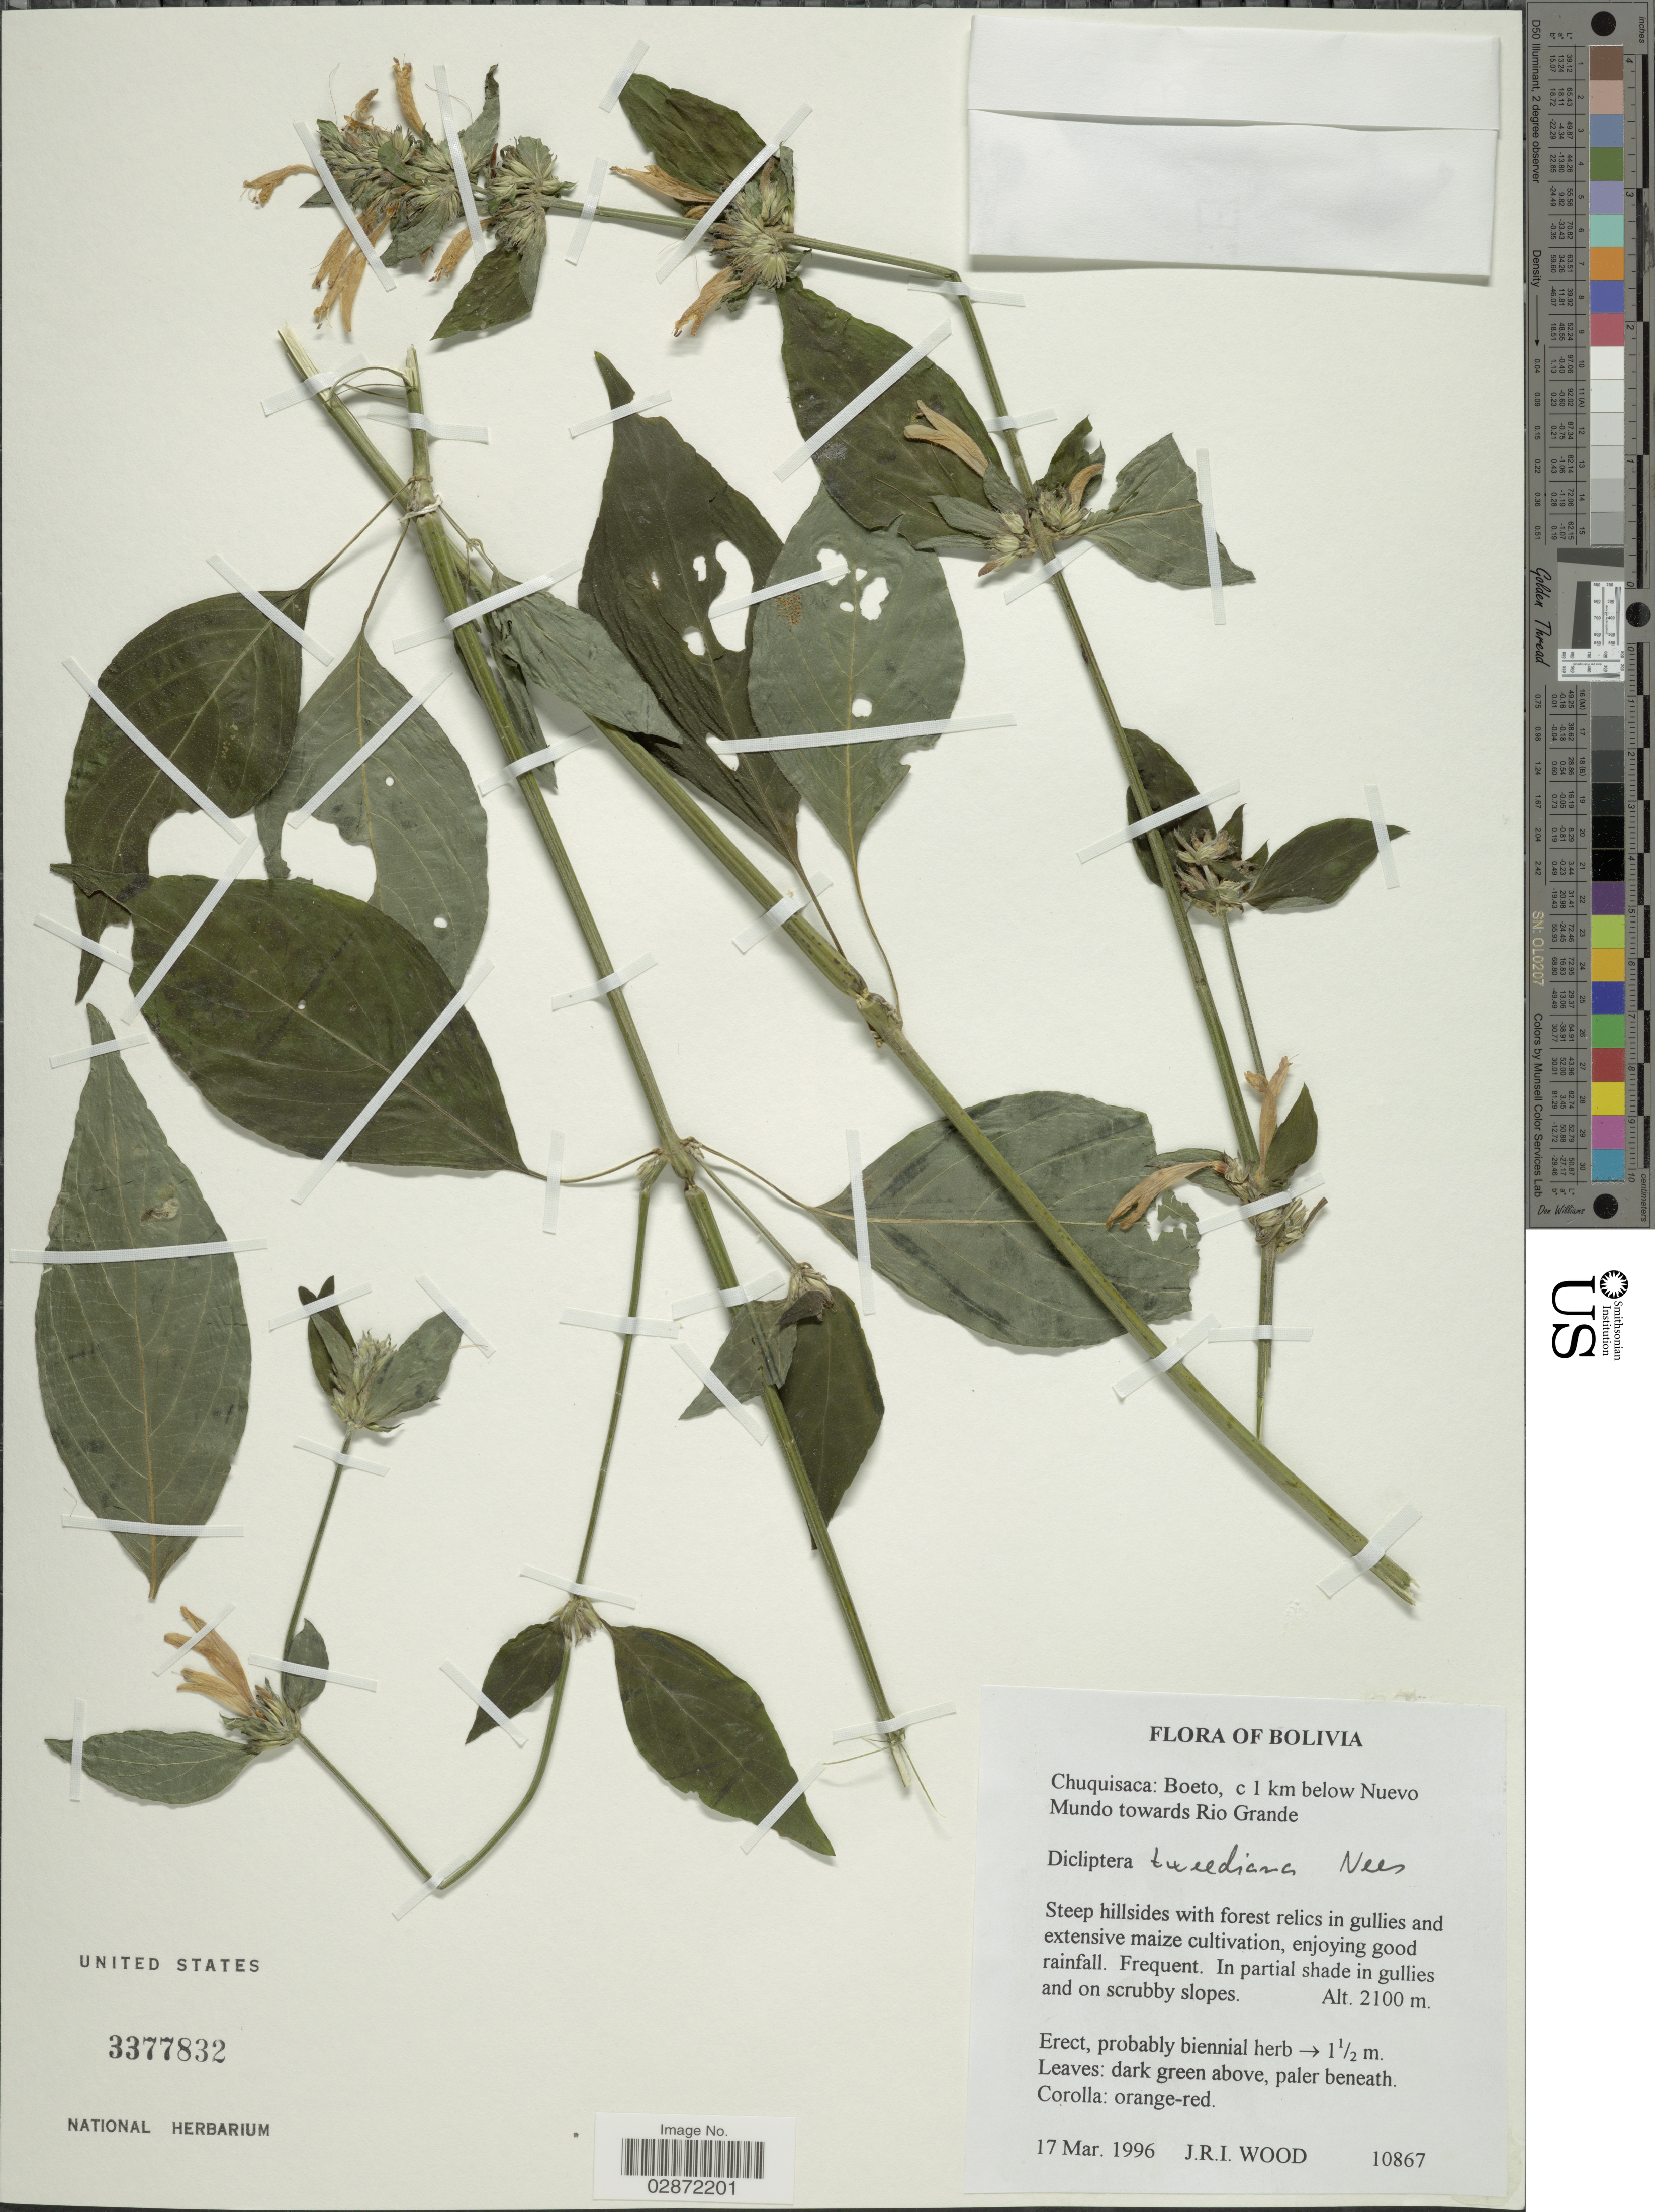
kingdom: Plantae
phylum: Tracheophyta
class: Magnoliopsida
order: Lamiales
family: Acanthaceae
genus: Dicliptera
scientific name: Dicliptera squarrosa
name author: Nees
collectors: J. R. I. Wood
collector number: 10867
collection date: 1996-03-17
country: Bolivia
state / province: Chuquisaca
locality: Boeto, c 1 km below Nuevo Mundo towards Rio Grande.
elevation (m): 2100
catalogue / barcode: US 3377832